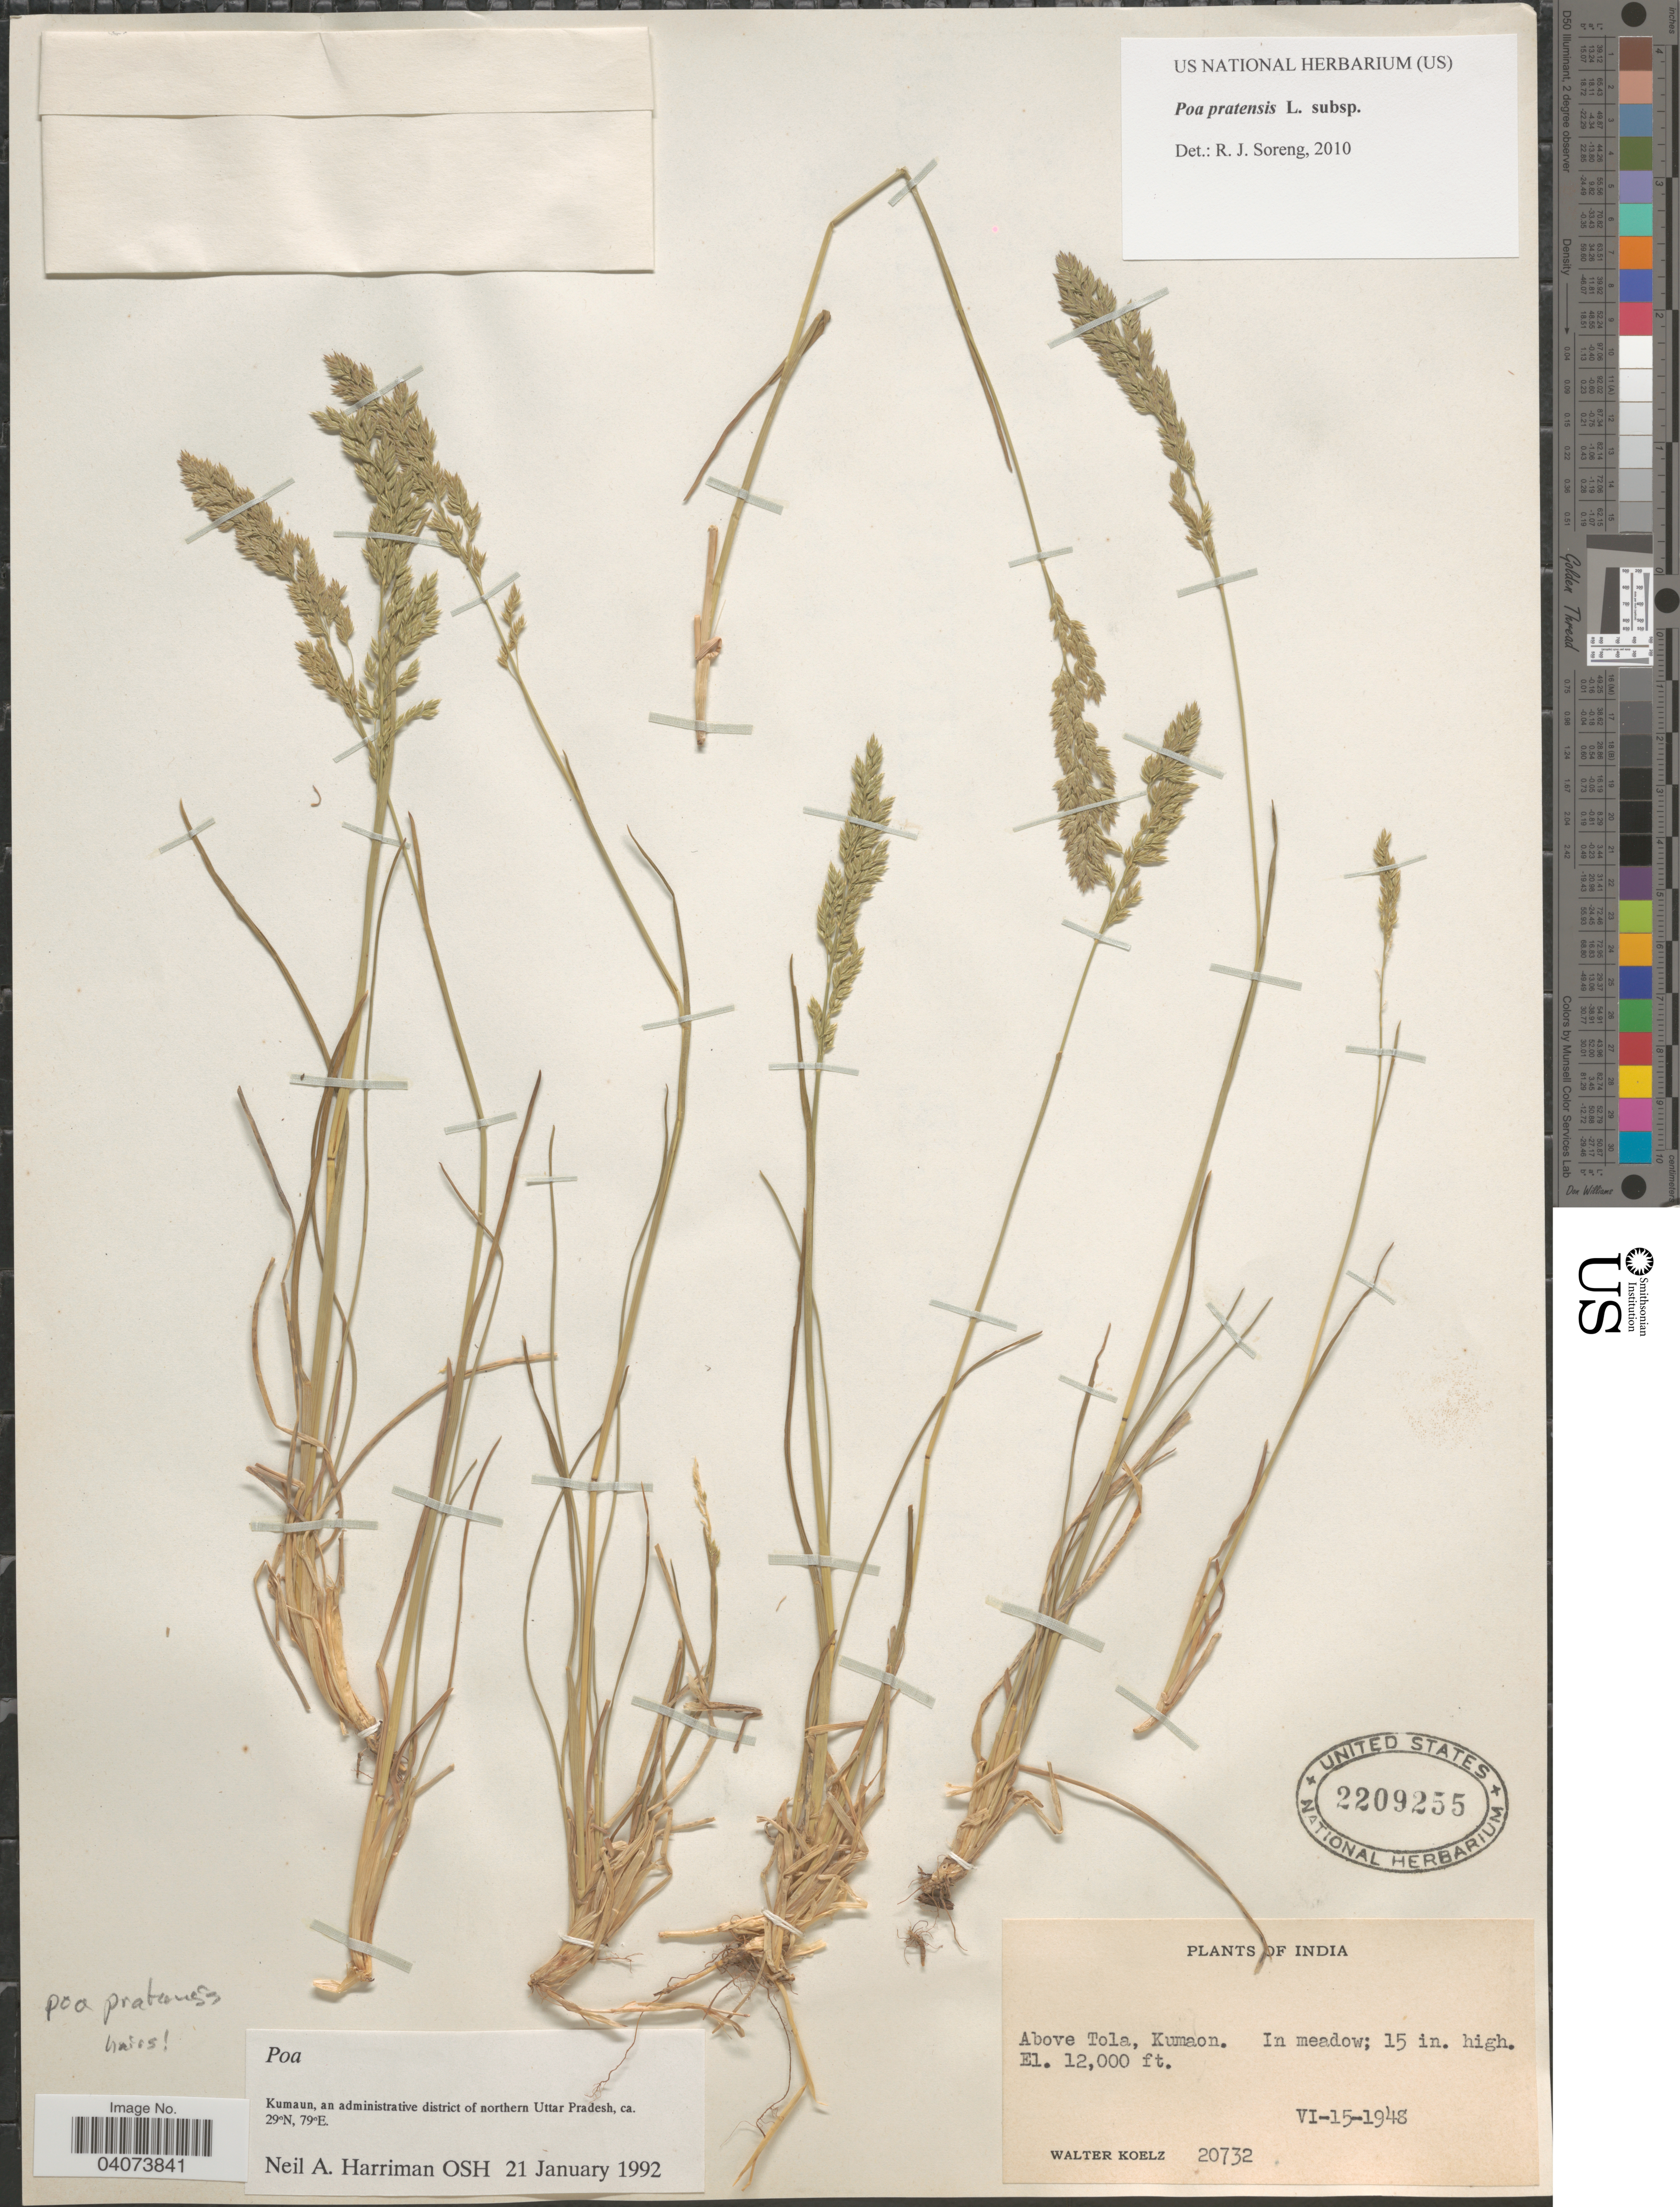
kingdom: Plantae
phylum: Tracheophyta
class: Liliopsida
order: Poales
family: Poaceae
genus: Poa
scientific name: Poa pratensis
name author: L.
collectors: W. N. Koelz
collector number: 20732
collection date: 1948-06-15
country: India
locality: Above Tola, Kumaon.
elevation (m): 3658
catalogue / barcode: US 2209255